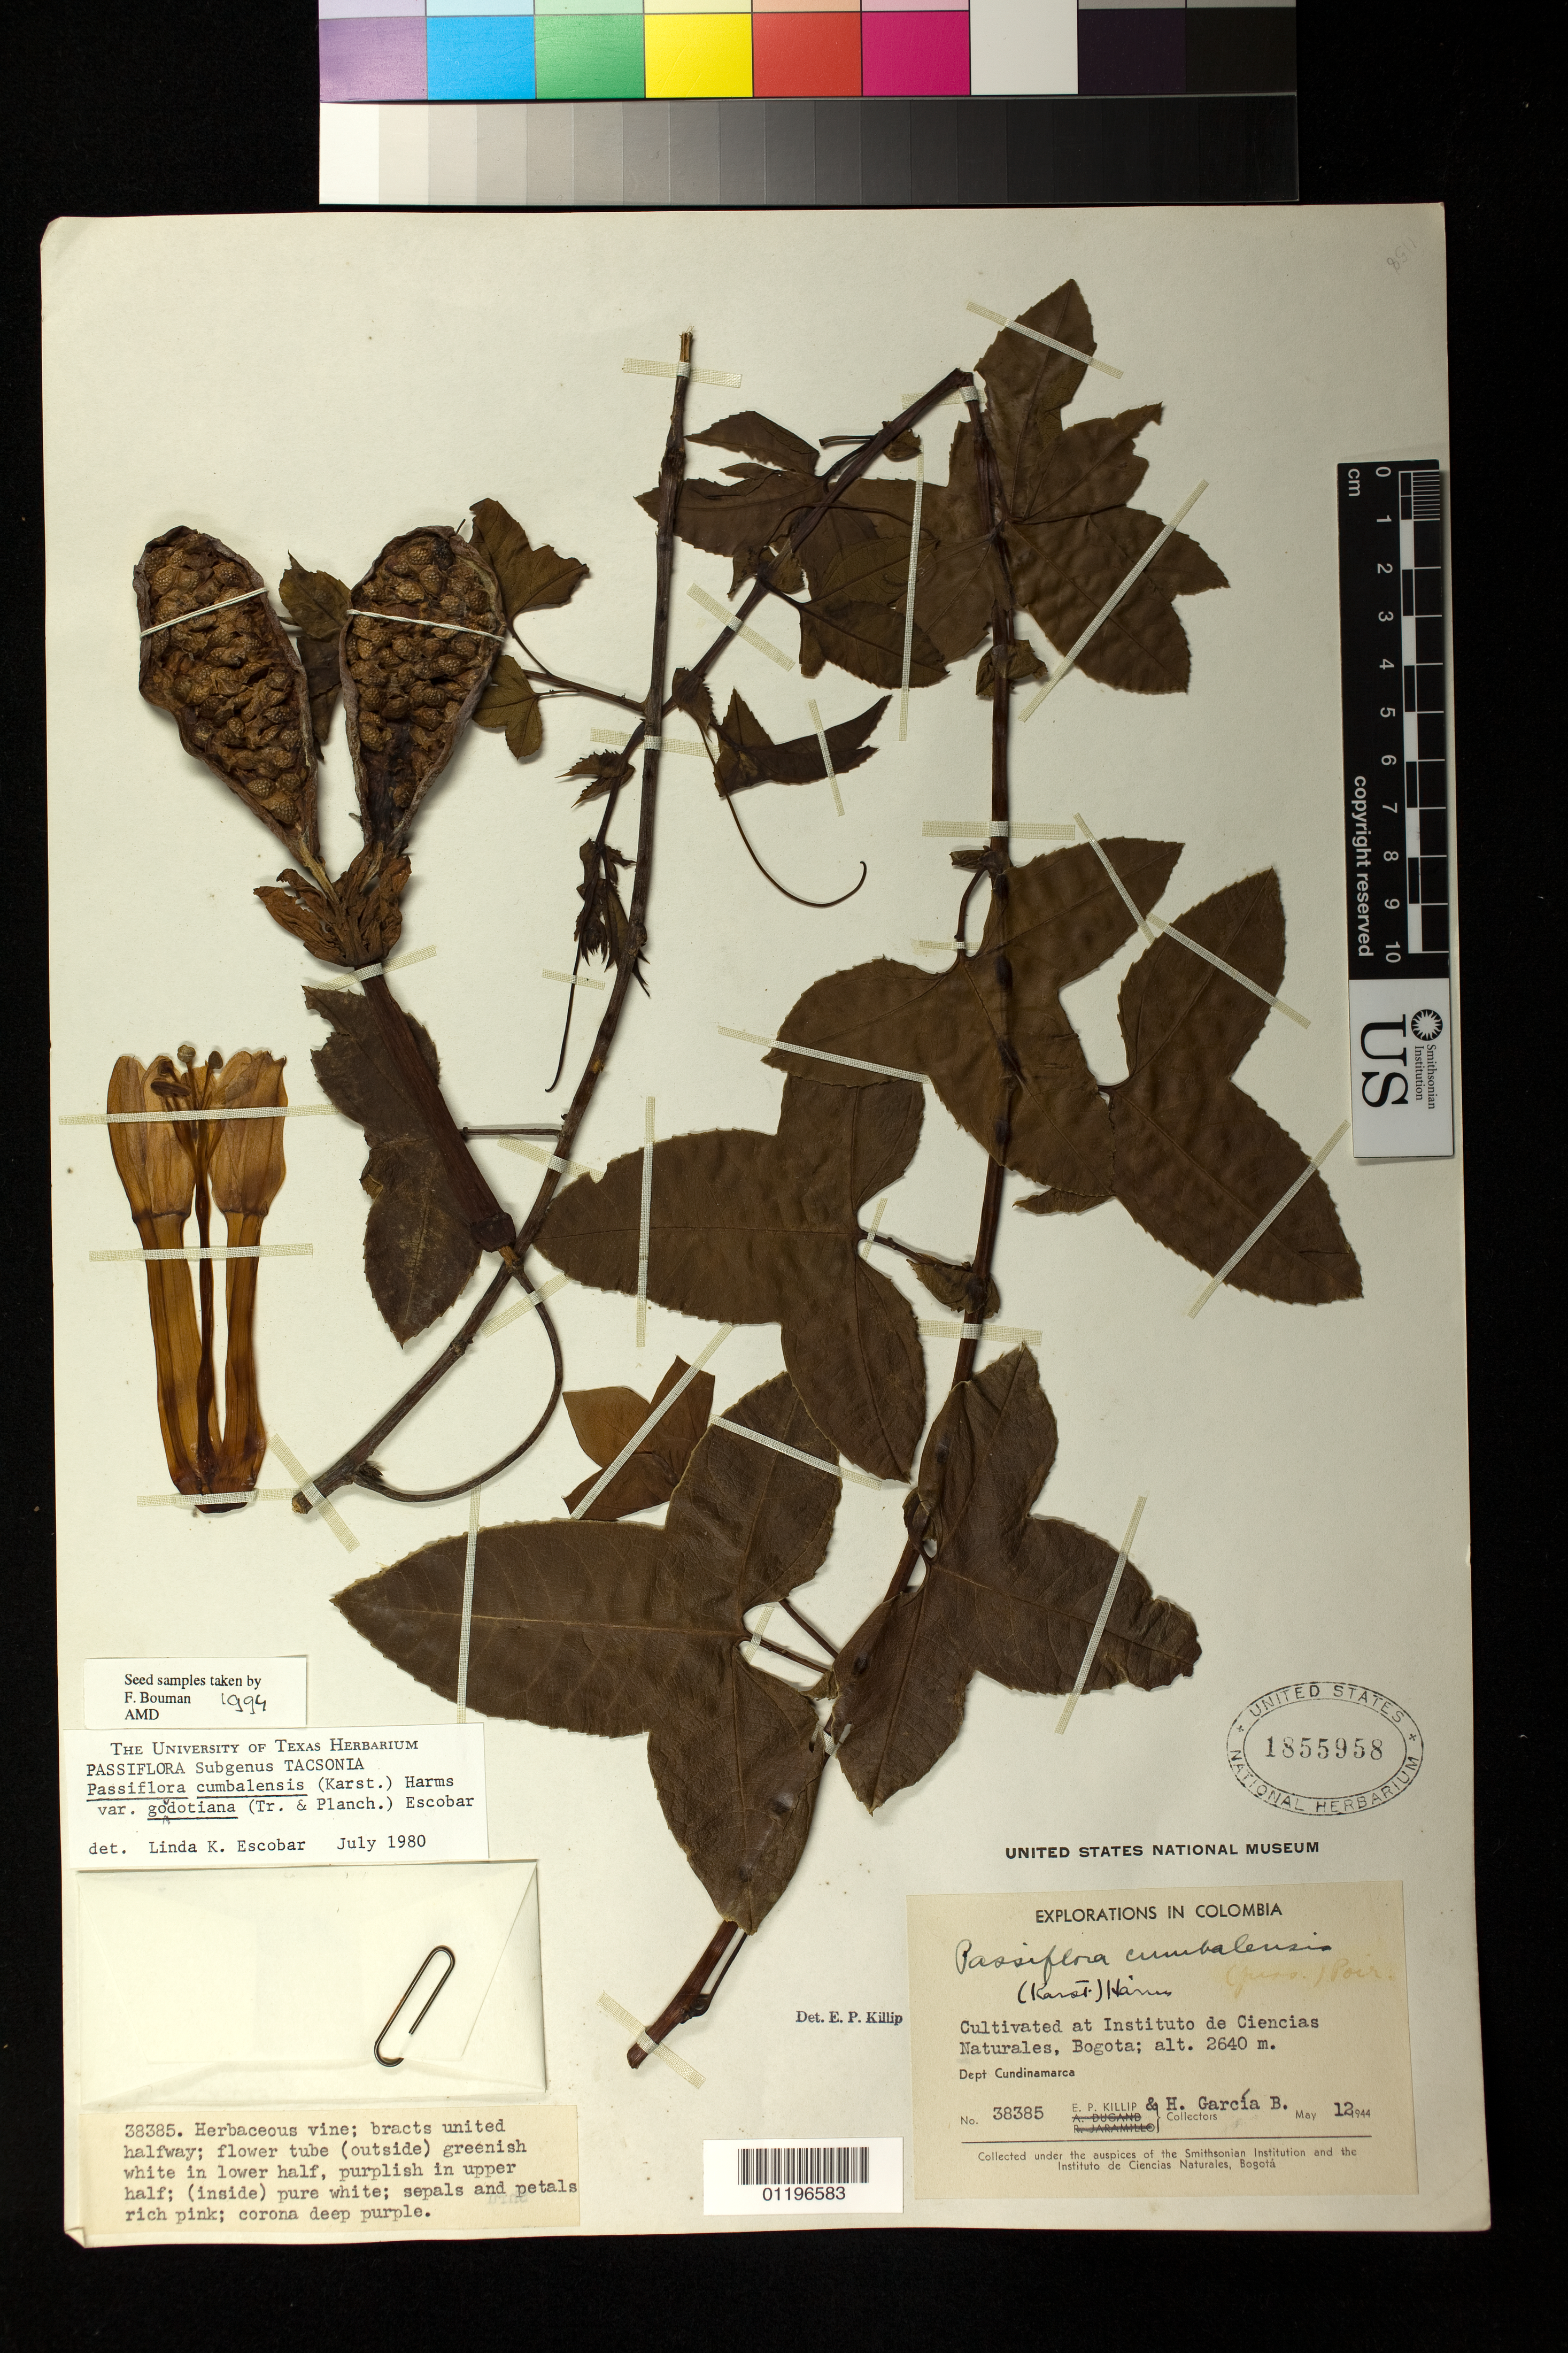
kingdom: Plantae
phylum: Tracheophyta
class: Magnoliopsida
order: Malpighiales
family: Passifloraceae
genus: Passiflora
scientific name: Passiflora cumbalensis var. goudotiana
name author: (Triana & Planch.) L.K. Escobar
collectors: E. P. Killip & H. García Barriga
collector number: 38385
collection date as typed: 05 Dec 1944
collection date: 1944-12-05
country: Colombia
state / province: Cundinamarca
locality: Cultivated at Instituto de Ciencias Naturales, Bogota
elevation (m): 2640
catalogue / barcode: US 1855958